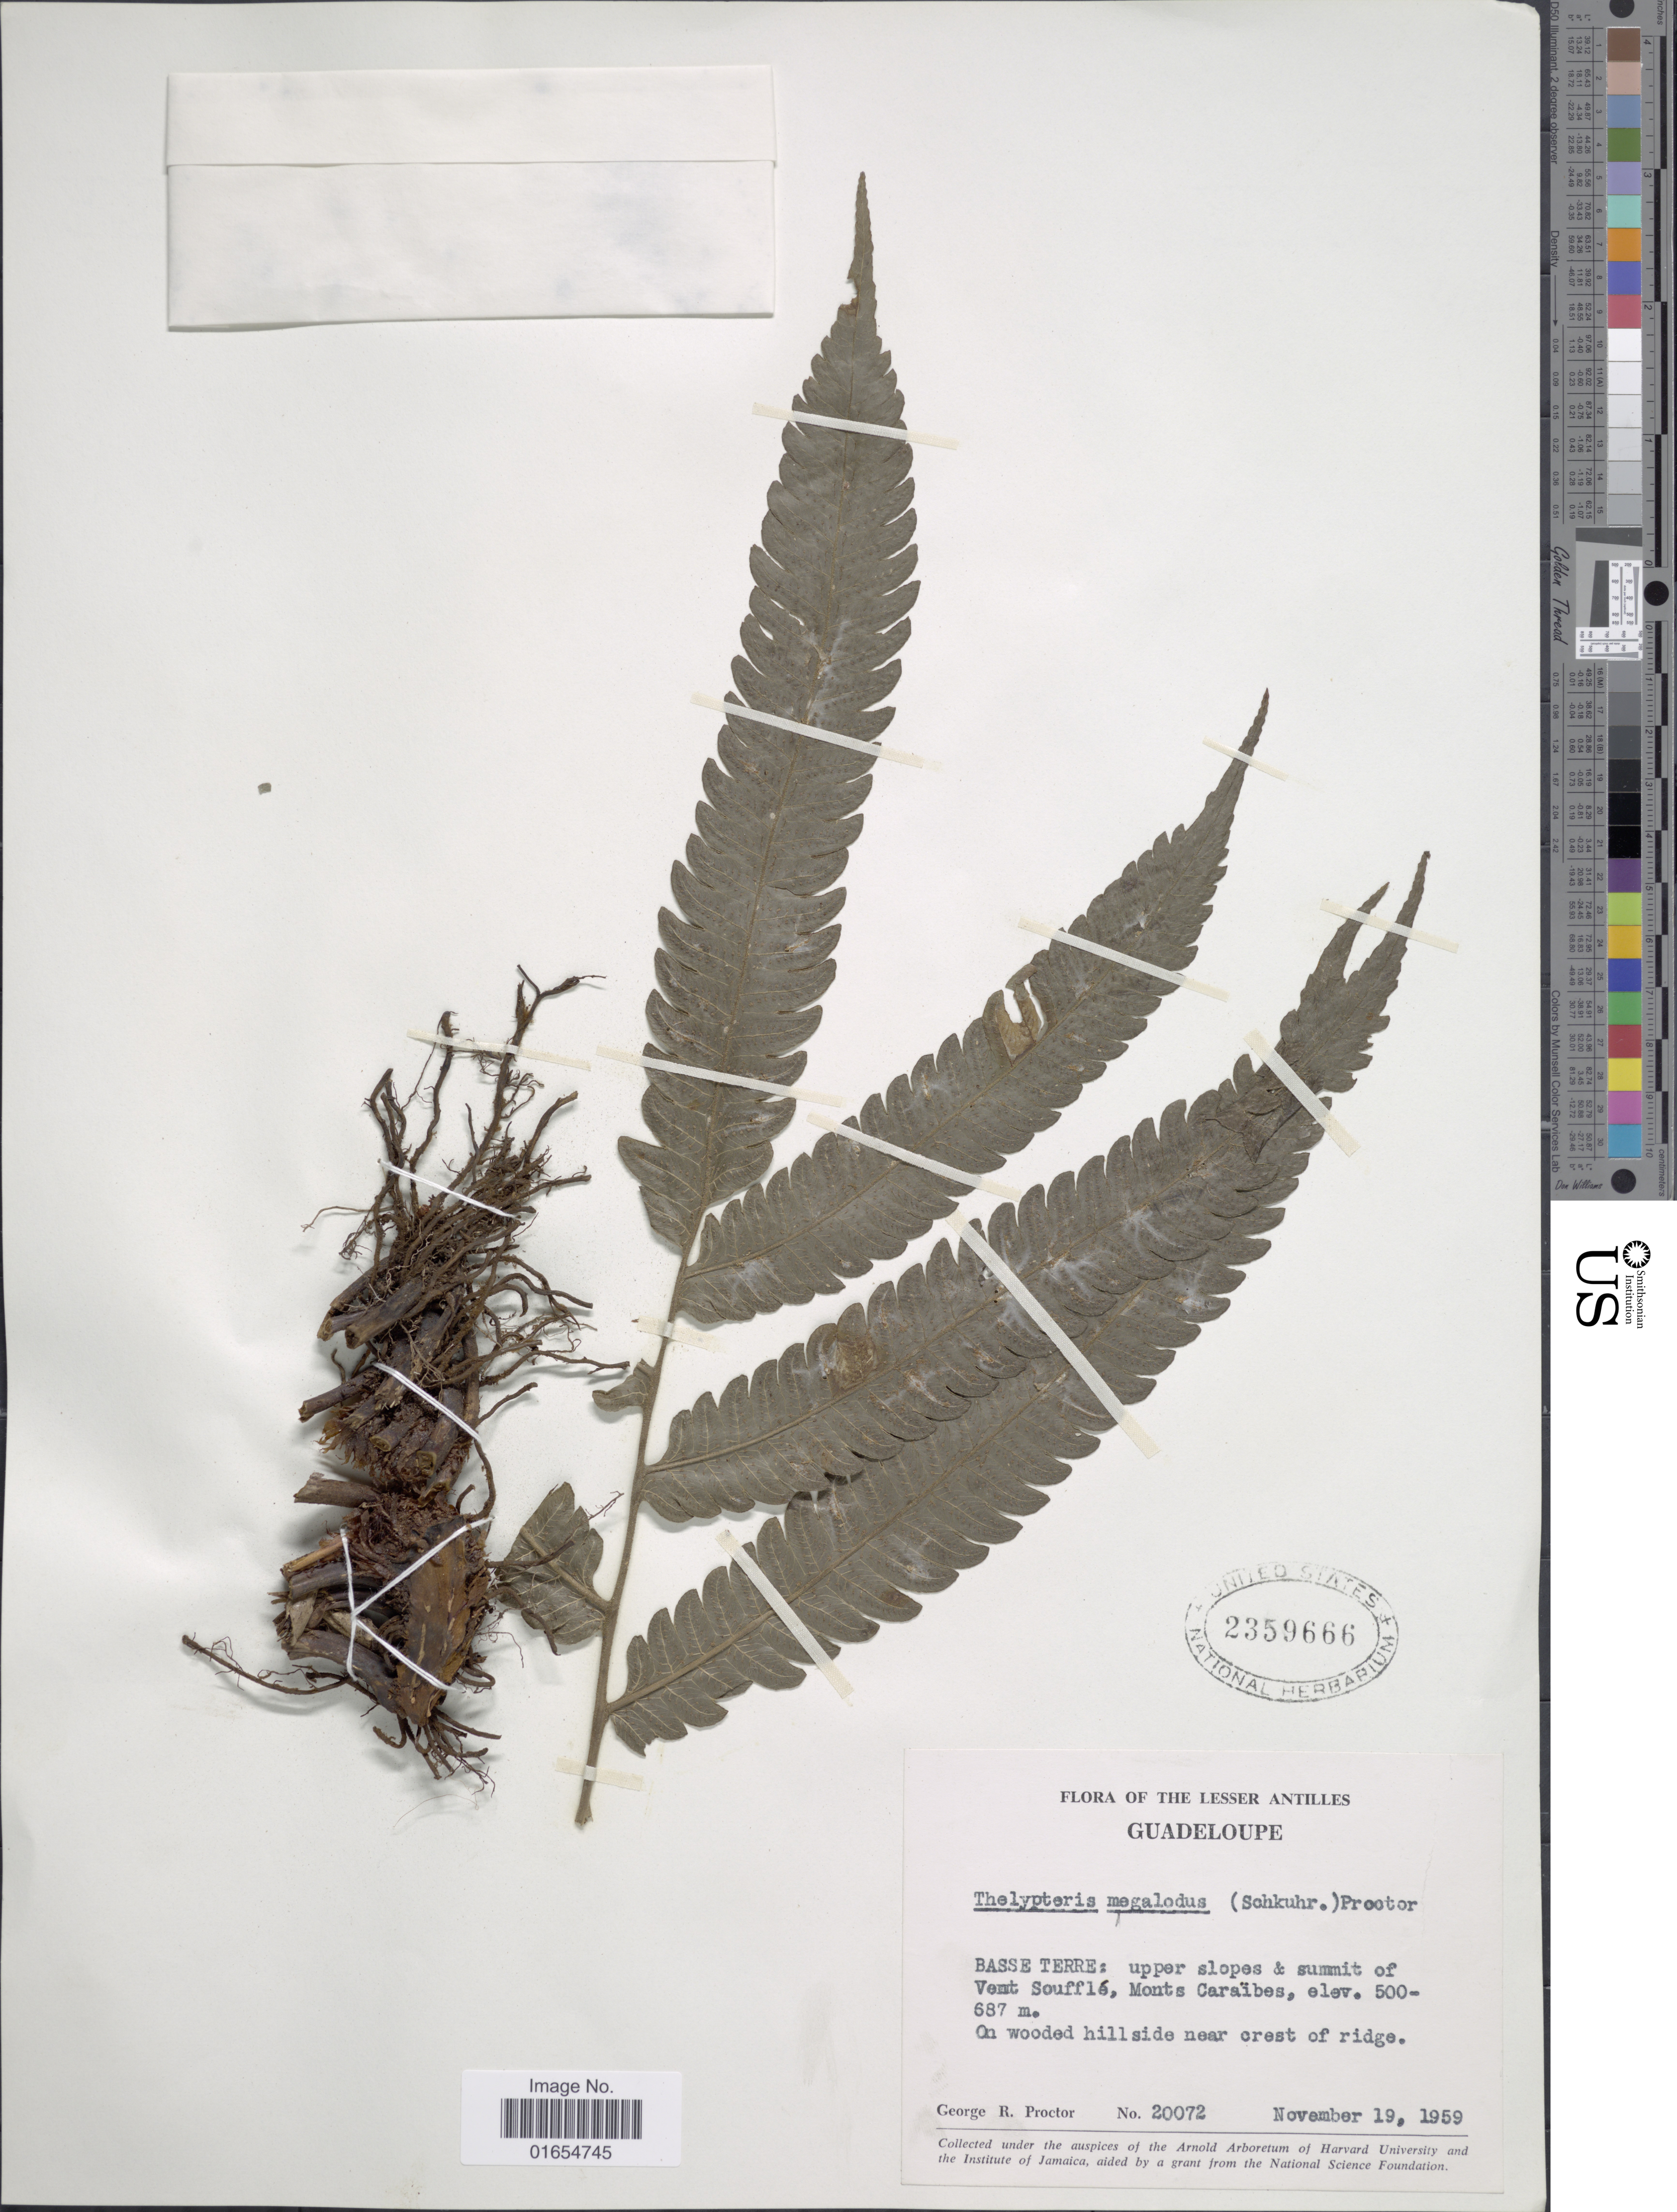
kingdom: Plantae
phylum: Tracheophyta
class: Polypodiopsida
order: Polypodiales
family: Thelypteridaceae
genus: Goniopteris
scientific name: Goniopteris pennata (Poir.) comb. nov., ined 2015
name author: (Poir.)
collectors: G. Proctor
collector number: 20072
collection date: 1959-11-19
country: Guadeloupe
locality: The Lesser Antilles, Basse Terre: upper slopes & summit of Vent Souffle, Monts Caraibes, on wooded hillside near orest of ridge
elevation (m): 500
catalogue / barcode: US 2359666